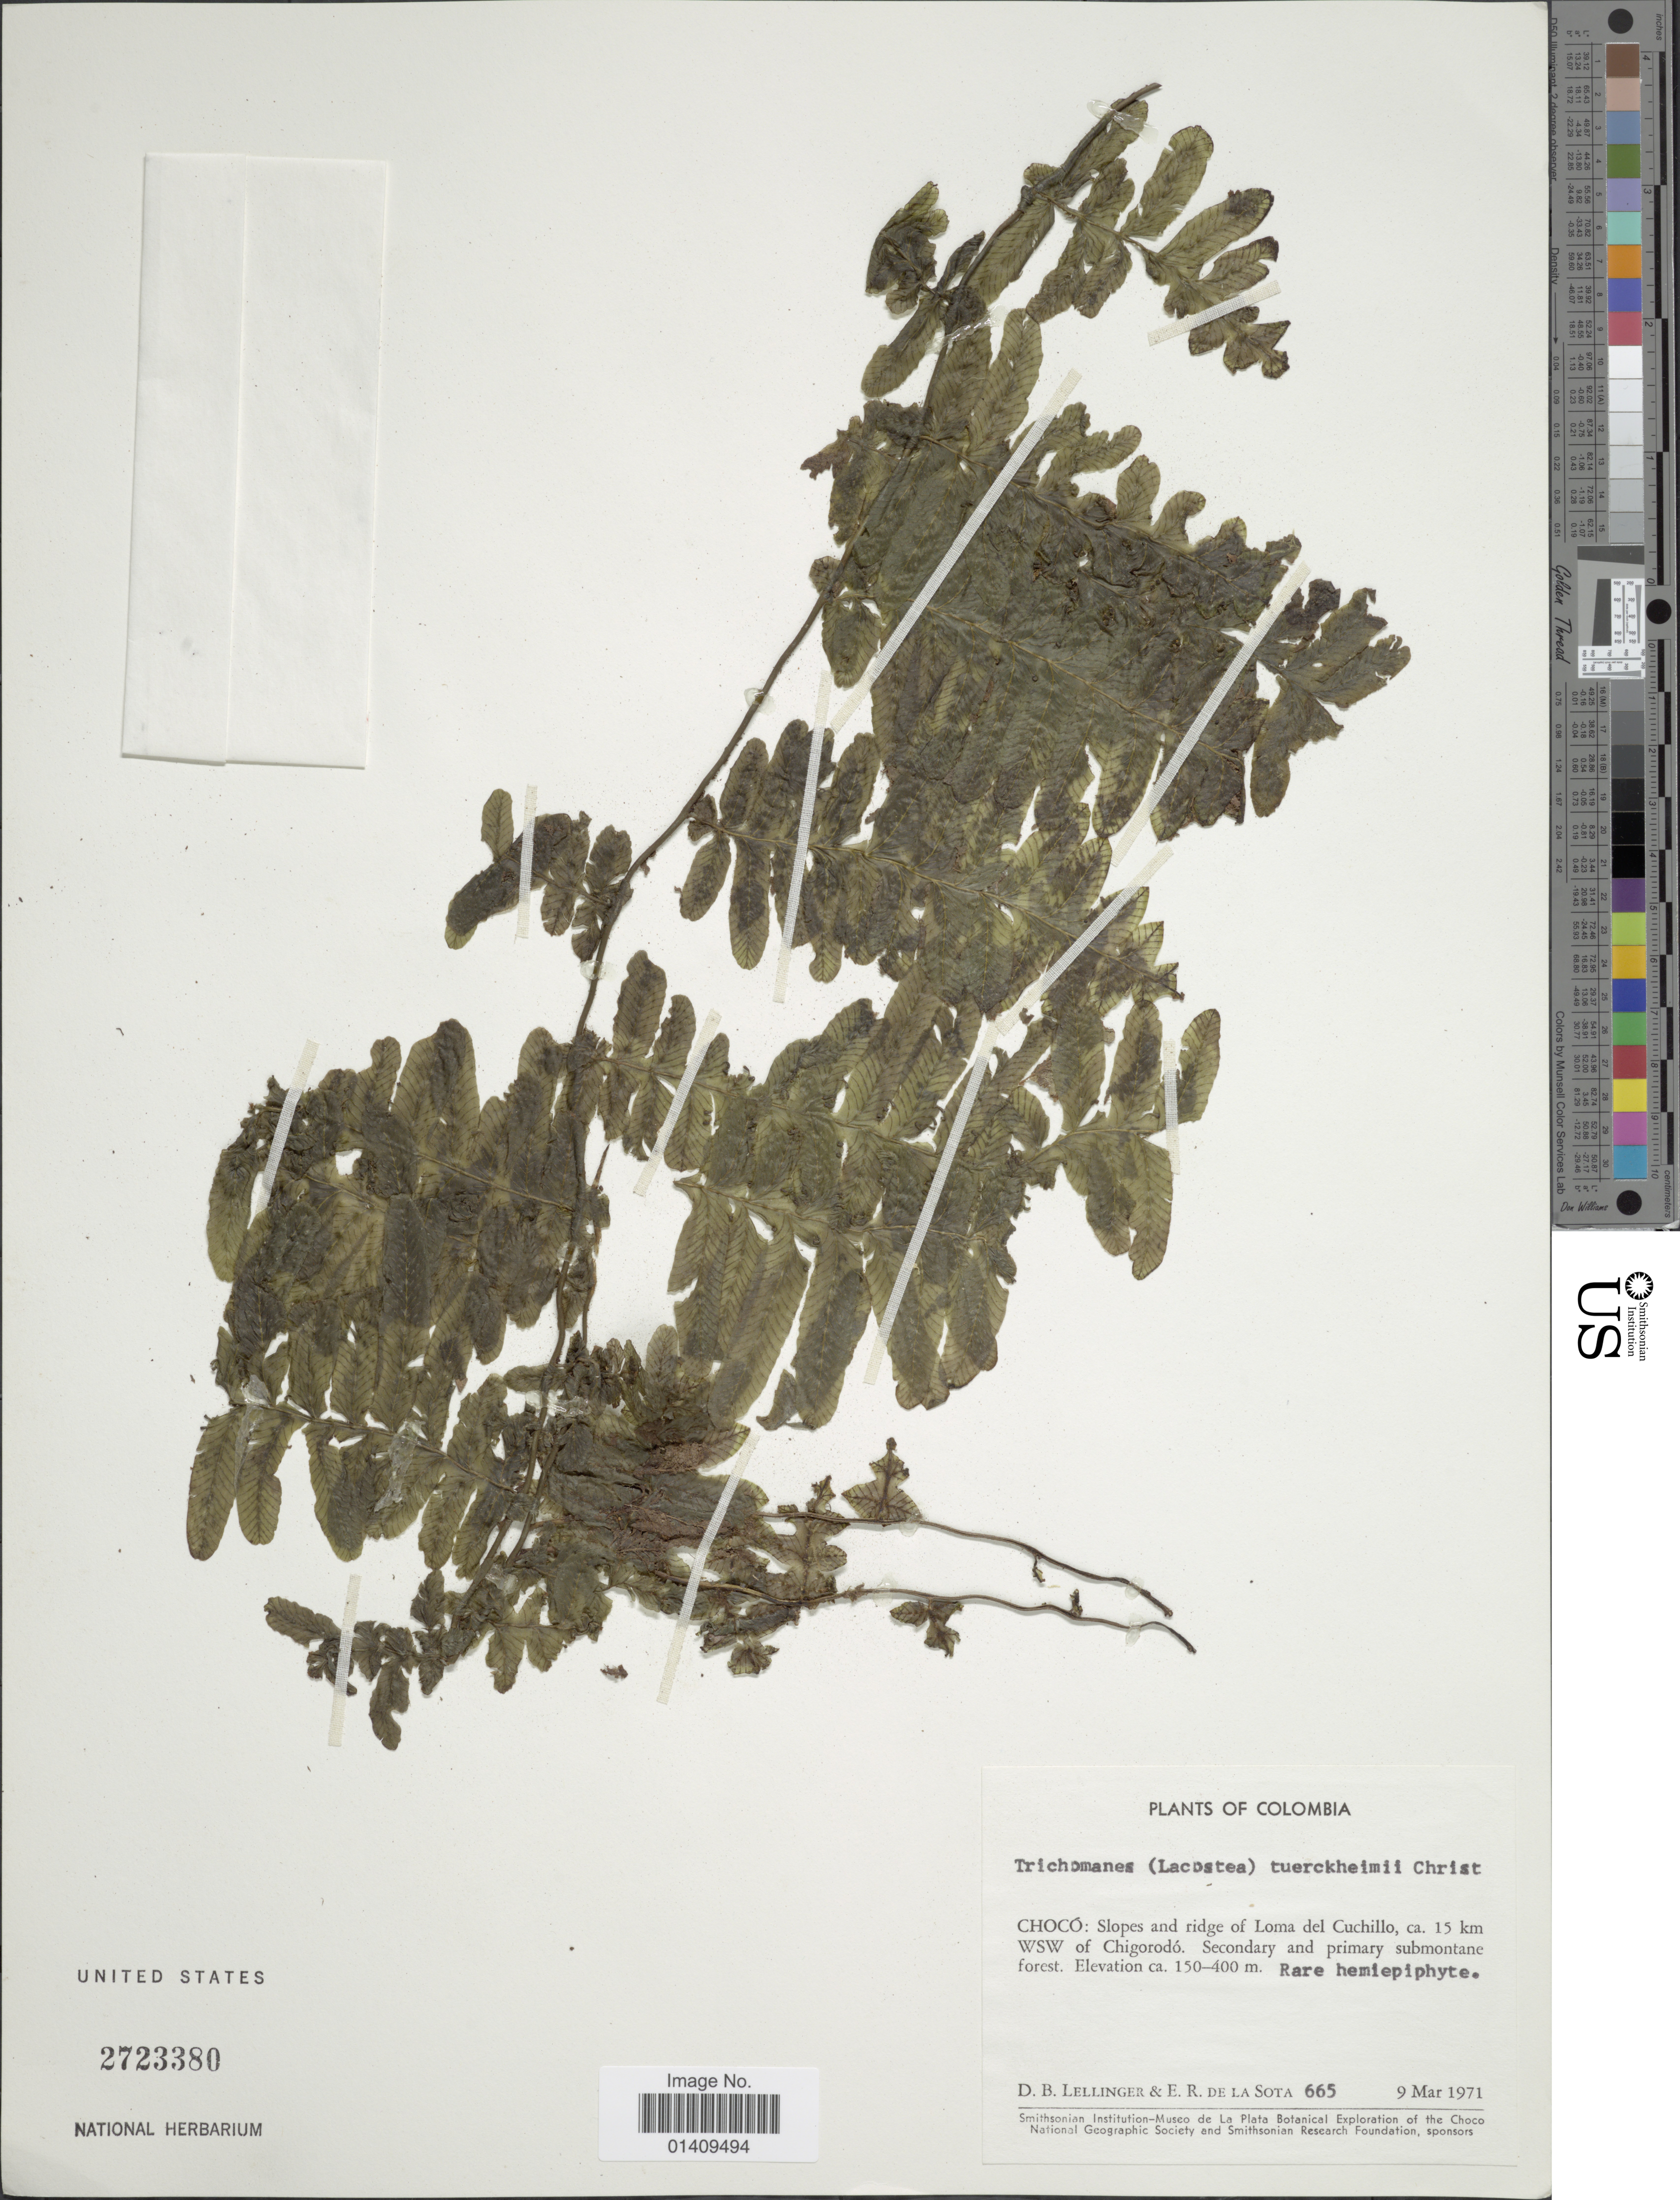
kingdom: Plantae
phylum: Tracheophyta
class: Polypodiopsida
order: Hymenophyllales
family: Hymenophyllaceae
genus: Trichomanes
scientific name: Trichomanes tuerckheimii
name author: Christ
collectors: D. B. Lellinger & E. R. de la Sota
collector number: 665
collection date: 1971-03-09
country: Colombia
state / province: Chocó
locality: Slopes and ridge of Loma del Cuchillo ca. 15km WSW of Chigorodo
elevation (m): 150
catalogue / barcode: US 2723380